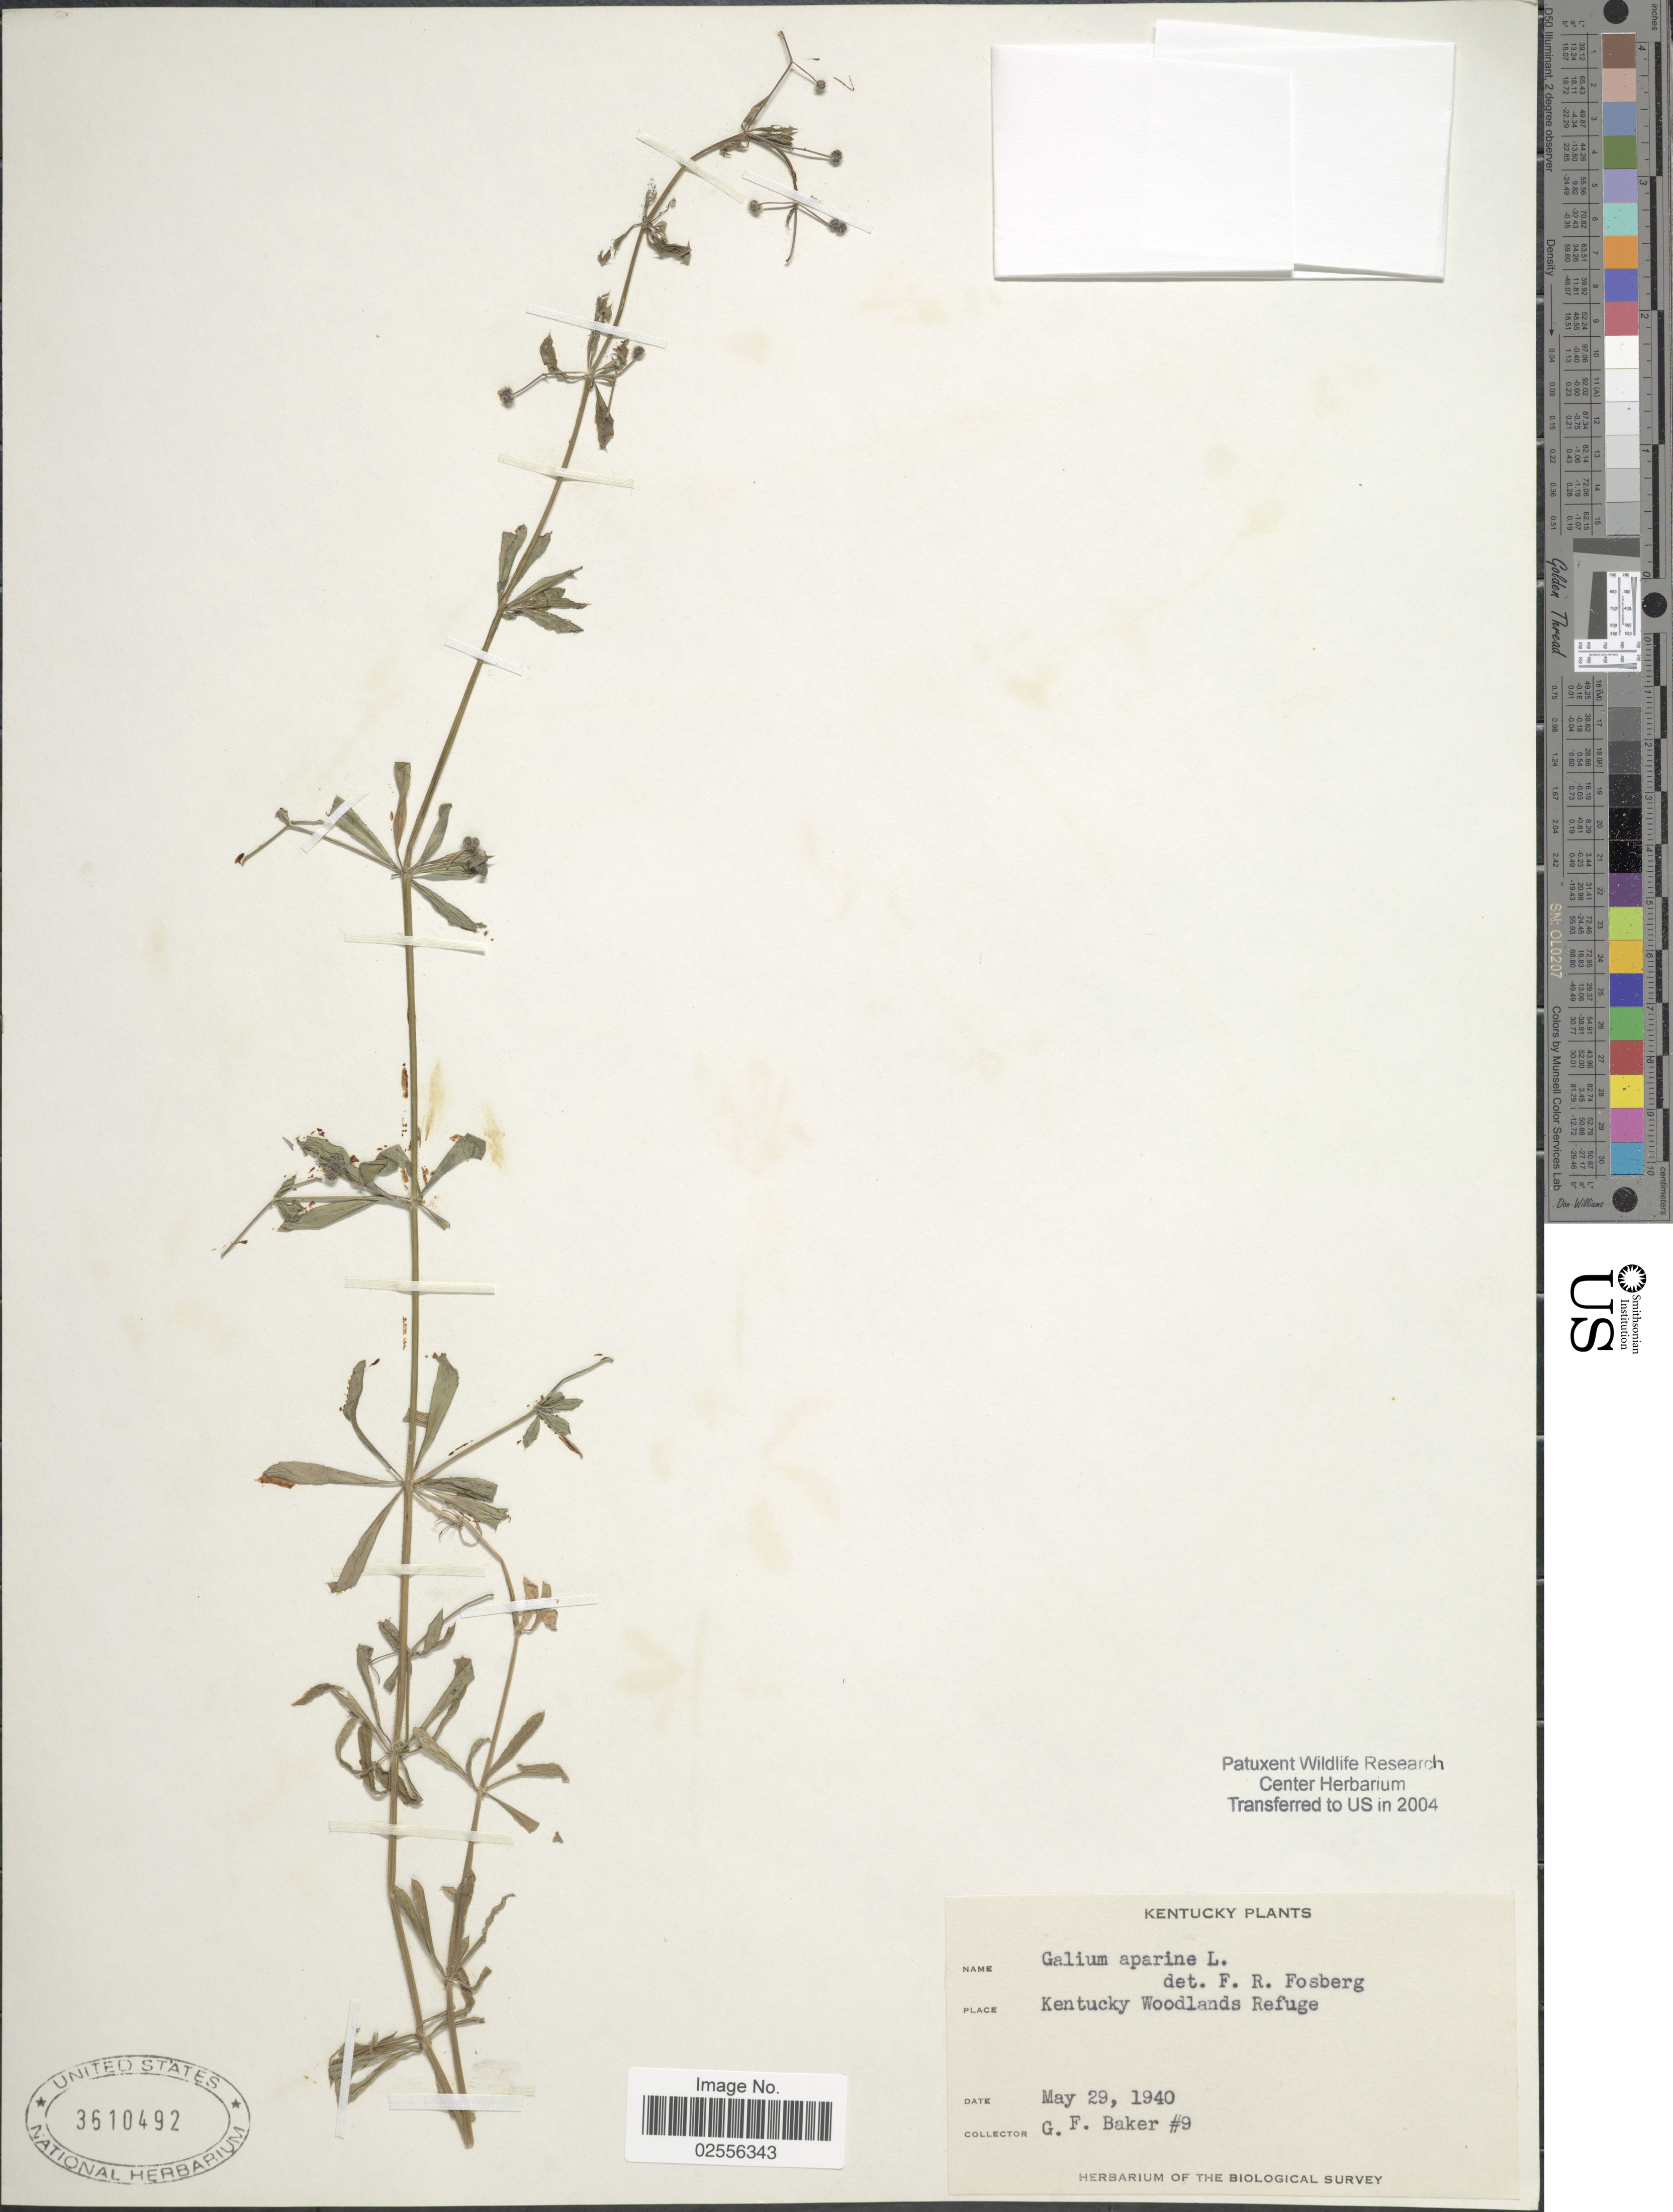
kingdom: Plantae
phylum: Tracheophyta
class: Magnoliopsida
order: Gentianales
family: Rubiaceae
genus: Galium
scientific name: Galium aparine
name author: L.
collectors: G. Baker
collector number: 9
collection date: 1940-05-29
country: United States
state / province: Kentucky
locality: Kentucky Woodlands Refuge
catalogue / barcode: US 3610492